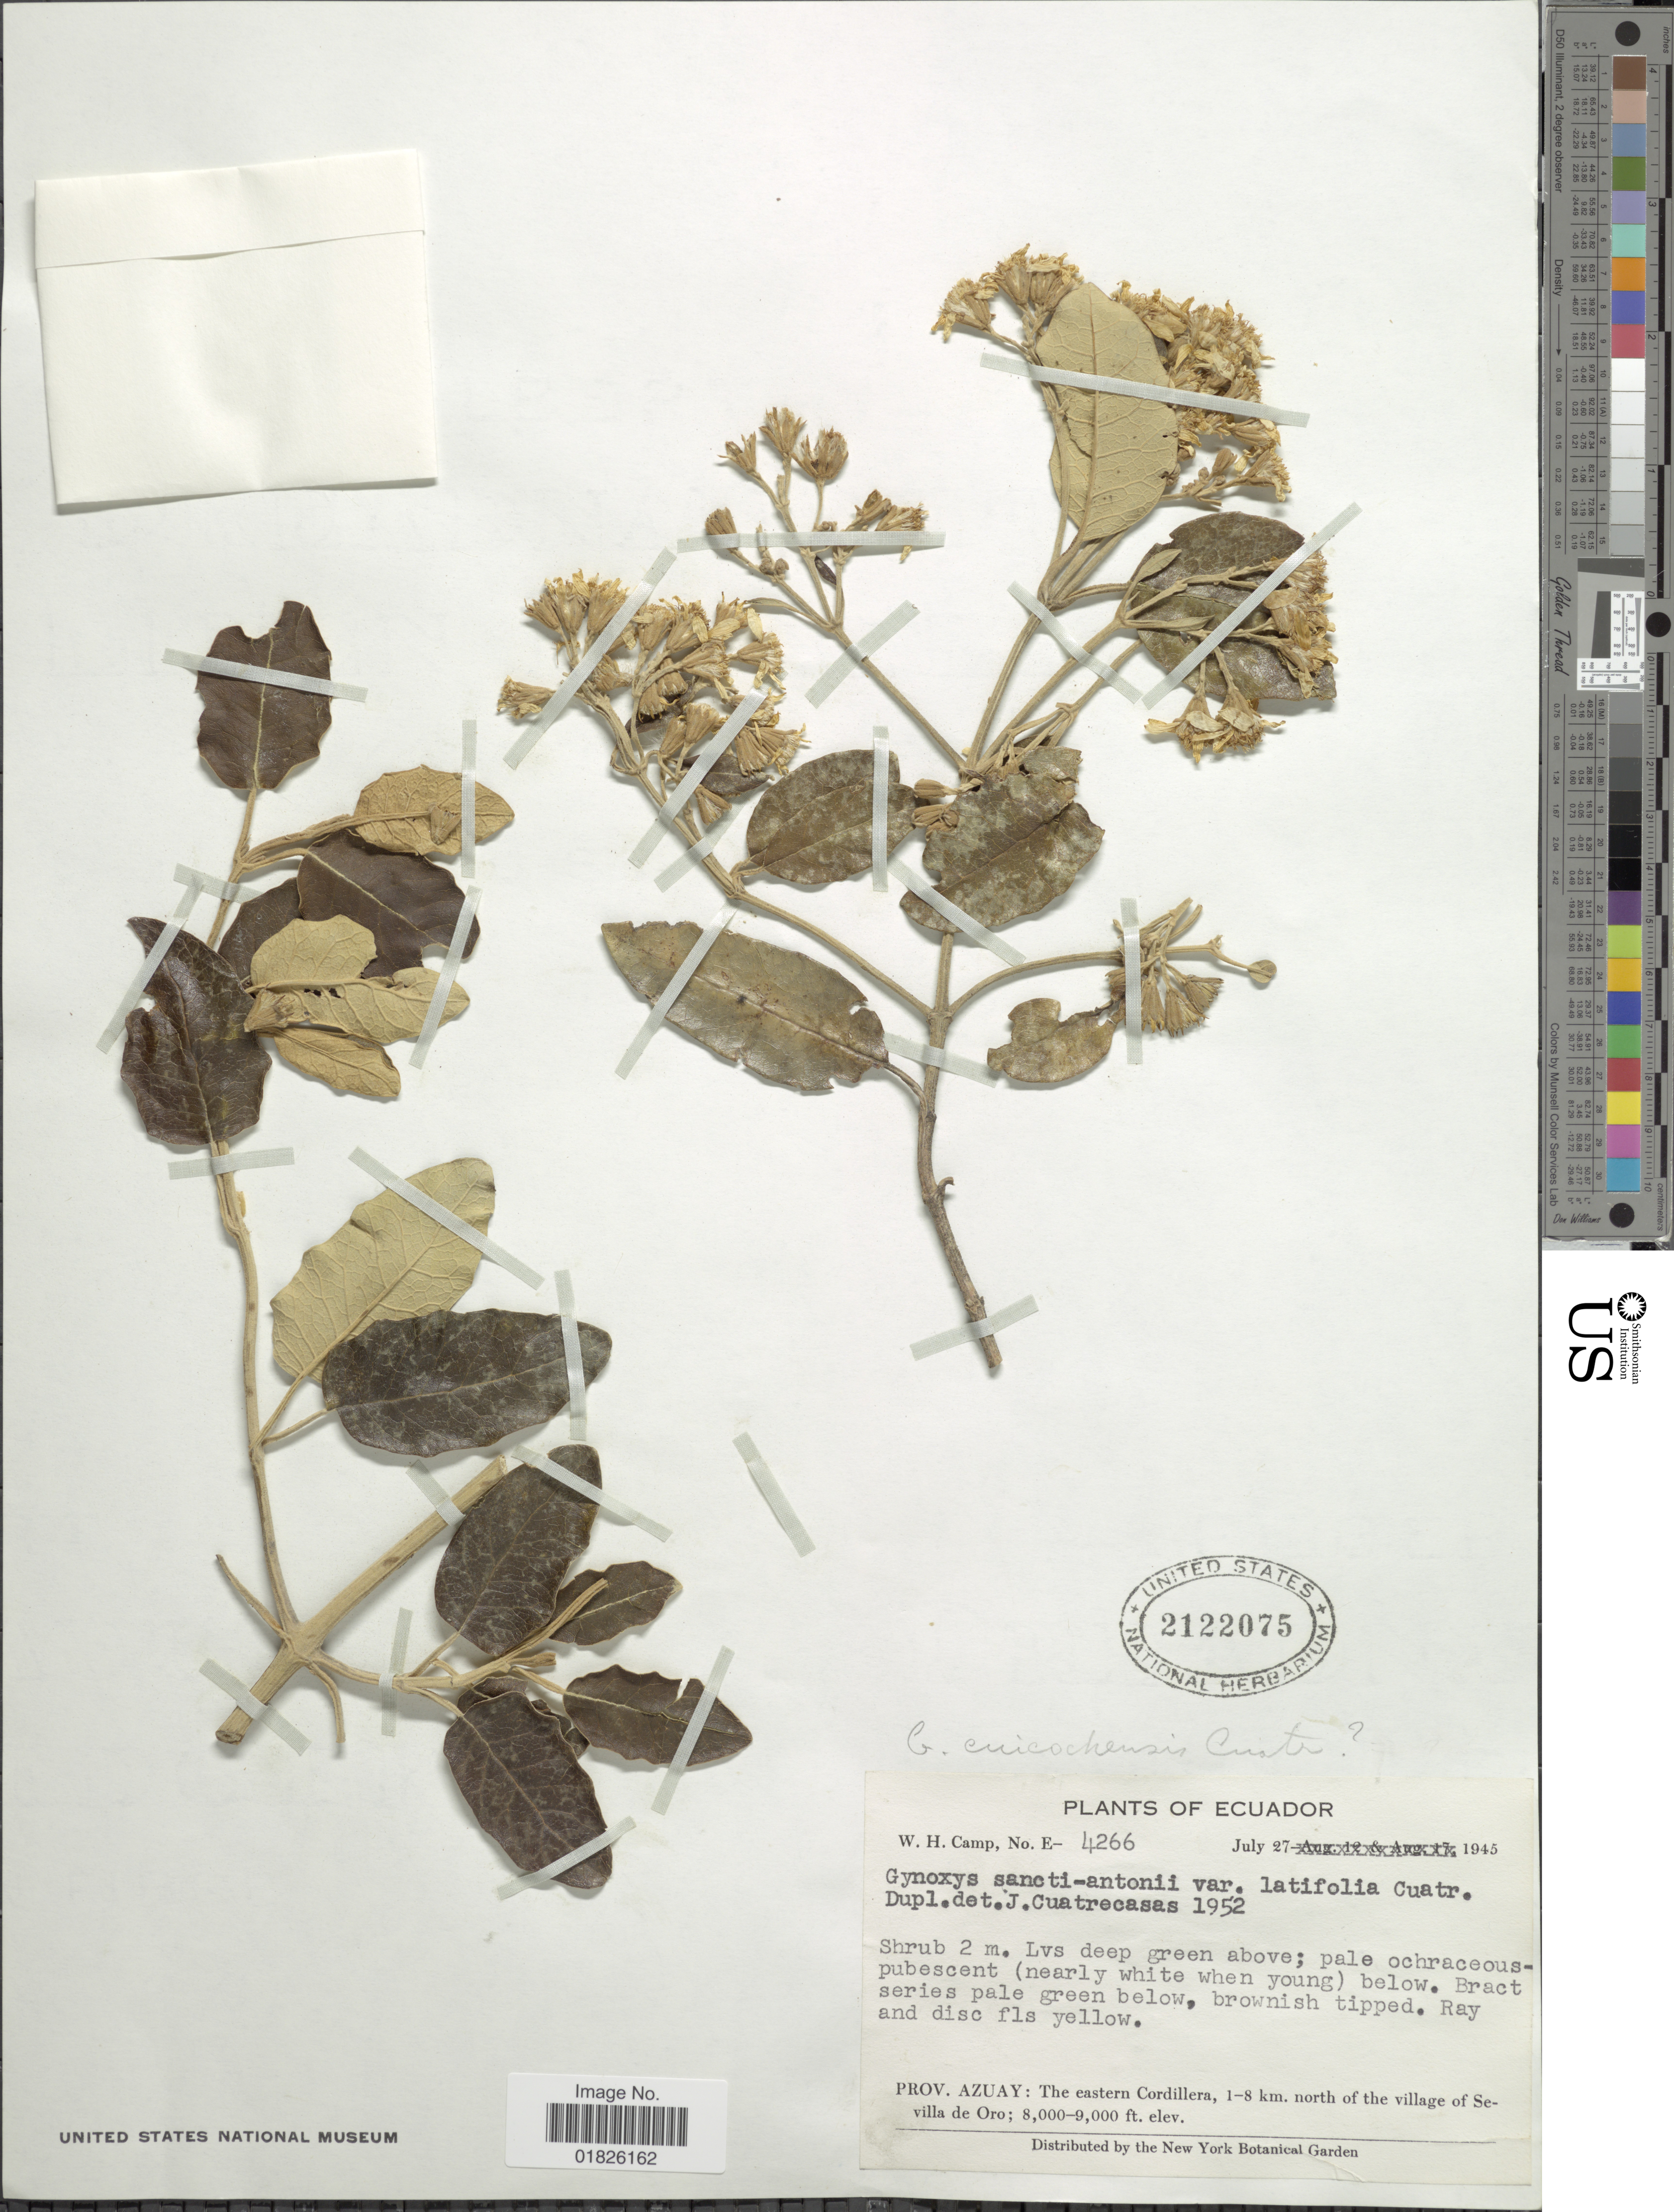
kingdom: Plantae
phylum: Tracheophyta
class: Magnoliopsida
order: Asterales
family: Asteraceae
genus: Gynoxys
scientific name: Gynoxys cuicochensis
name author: Cuatrec.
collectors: W. H. Camp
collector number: E-4266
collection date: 1945-07-27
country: Ecuador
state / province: Azuay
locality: The eastern Cordillera, 1-8 km. north of the village of Sevilla de Oro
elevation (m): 2438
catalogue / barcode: US 2122075